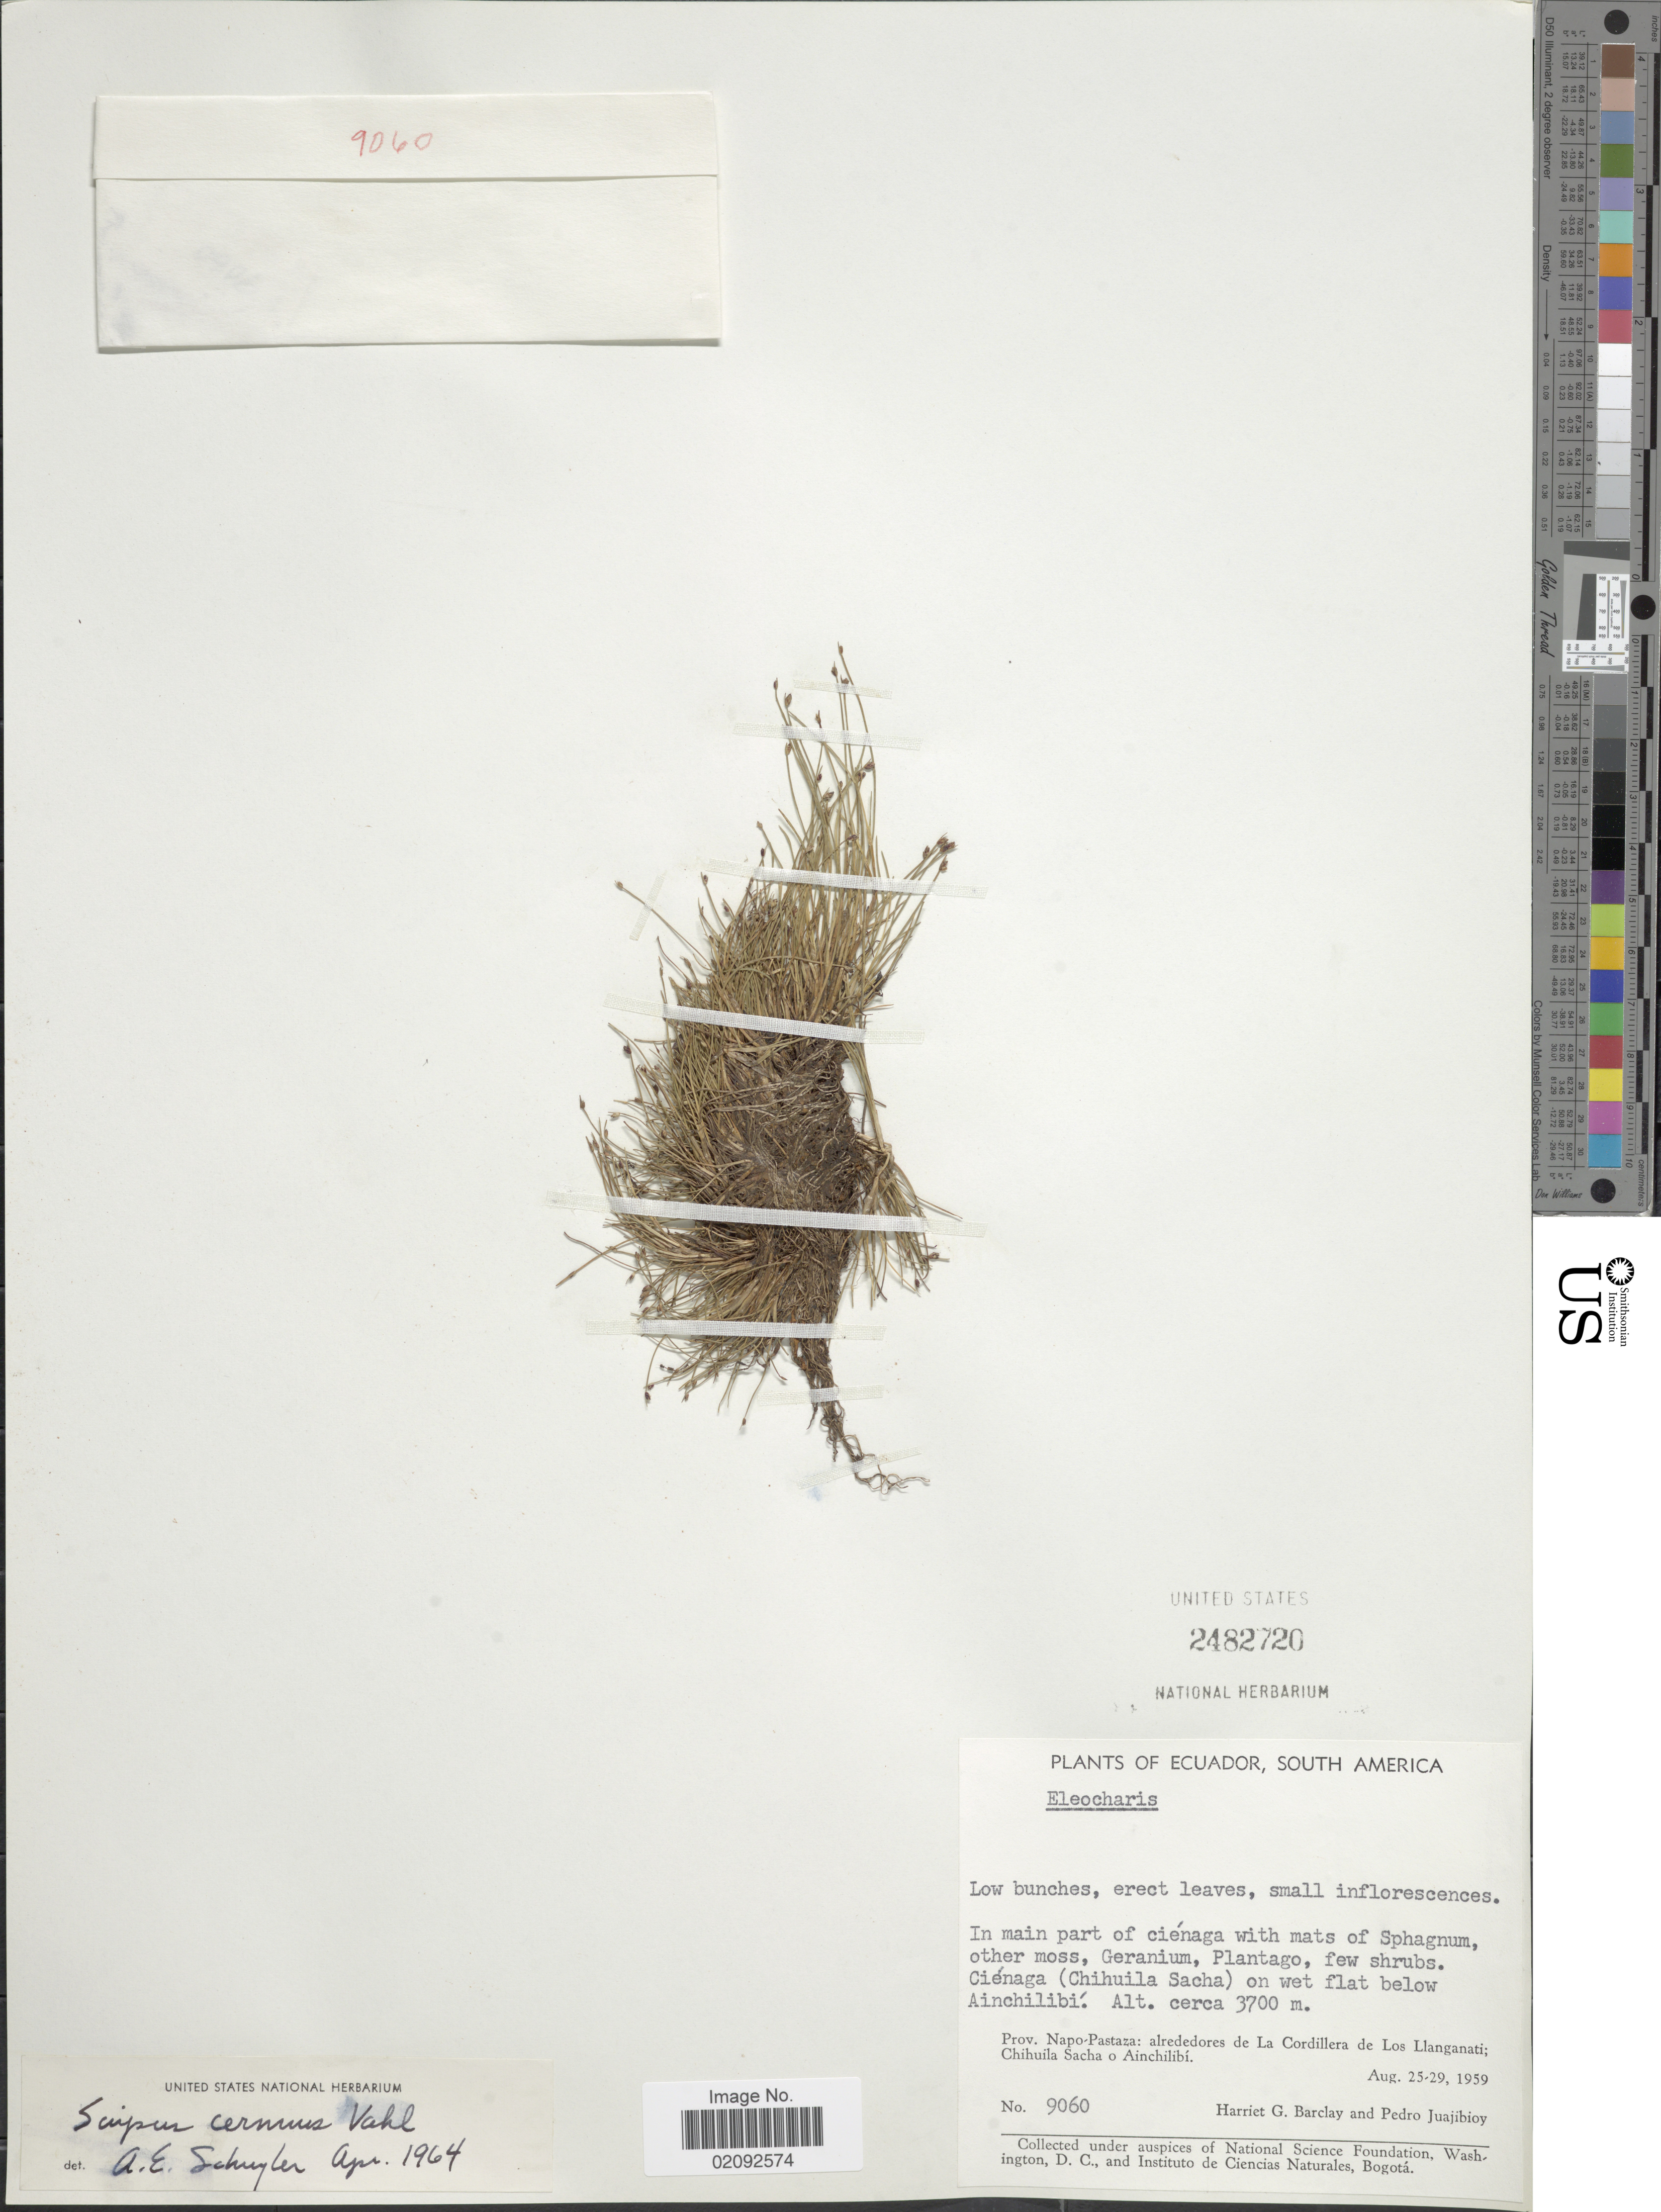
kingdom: Plantae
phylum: Tracheophyta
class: Liliopsida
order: Poales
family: Cyperaceae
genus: Isolepis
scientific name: Isolepis cernua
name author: (Vahl) Roem. & Schult.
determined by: Strong, Mark T., (BOT), Smithsonian Institution - National Museum of Natural History (UNITED STATES)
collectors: H. G. Barclay & P. Juajibioy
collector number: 9060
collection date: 1959-08-25/1959-08-29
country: Ecuador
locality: Prov. Napo-Pastaza: alrededores de La Cordillera de Los Llanganati; Chihuila Sacha o Ainchilibi, Cienaga (Chihuila Sacha) on wet flat below Ainchilibi.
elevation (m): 3700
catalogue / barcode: US 2482720